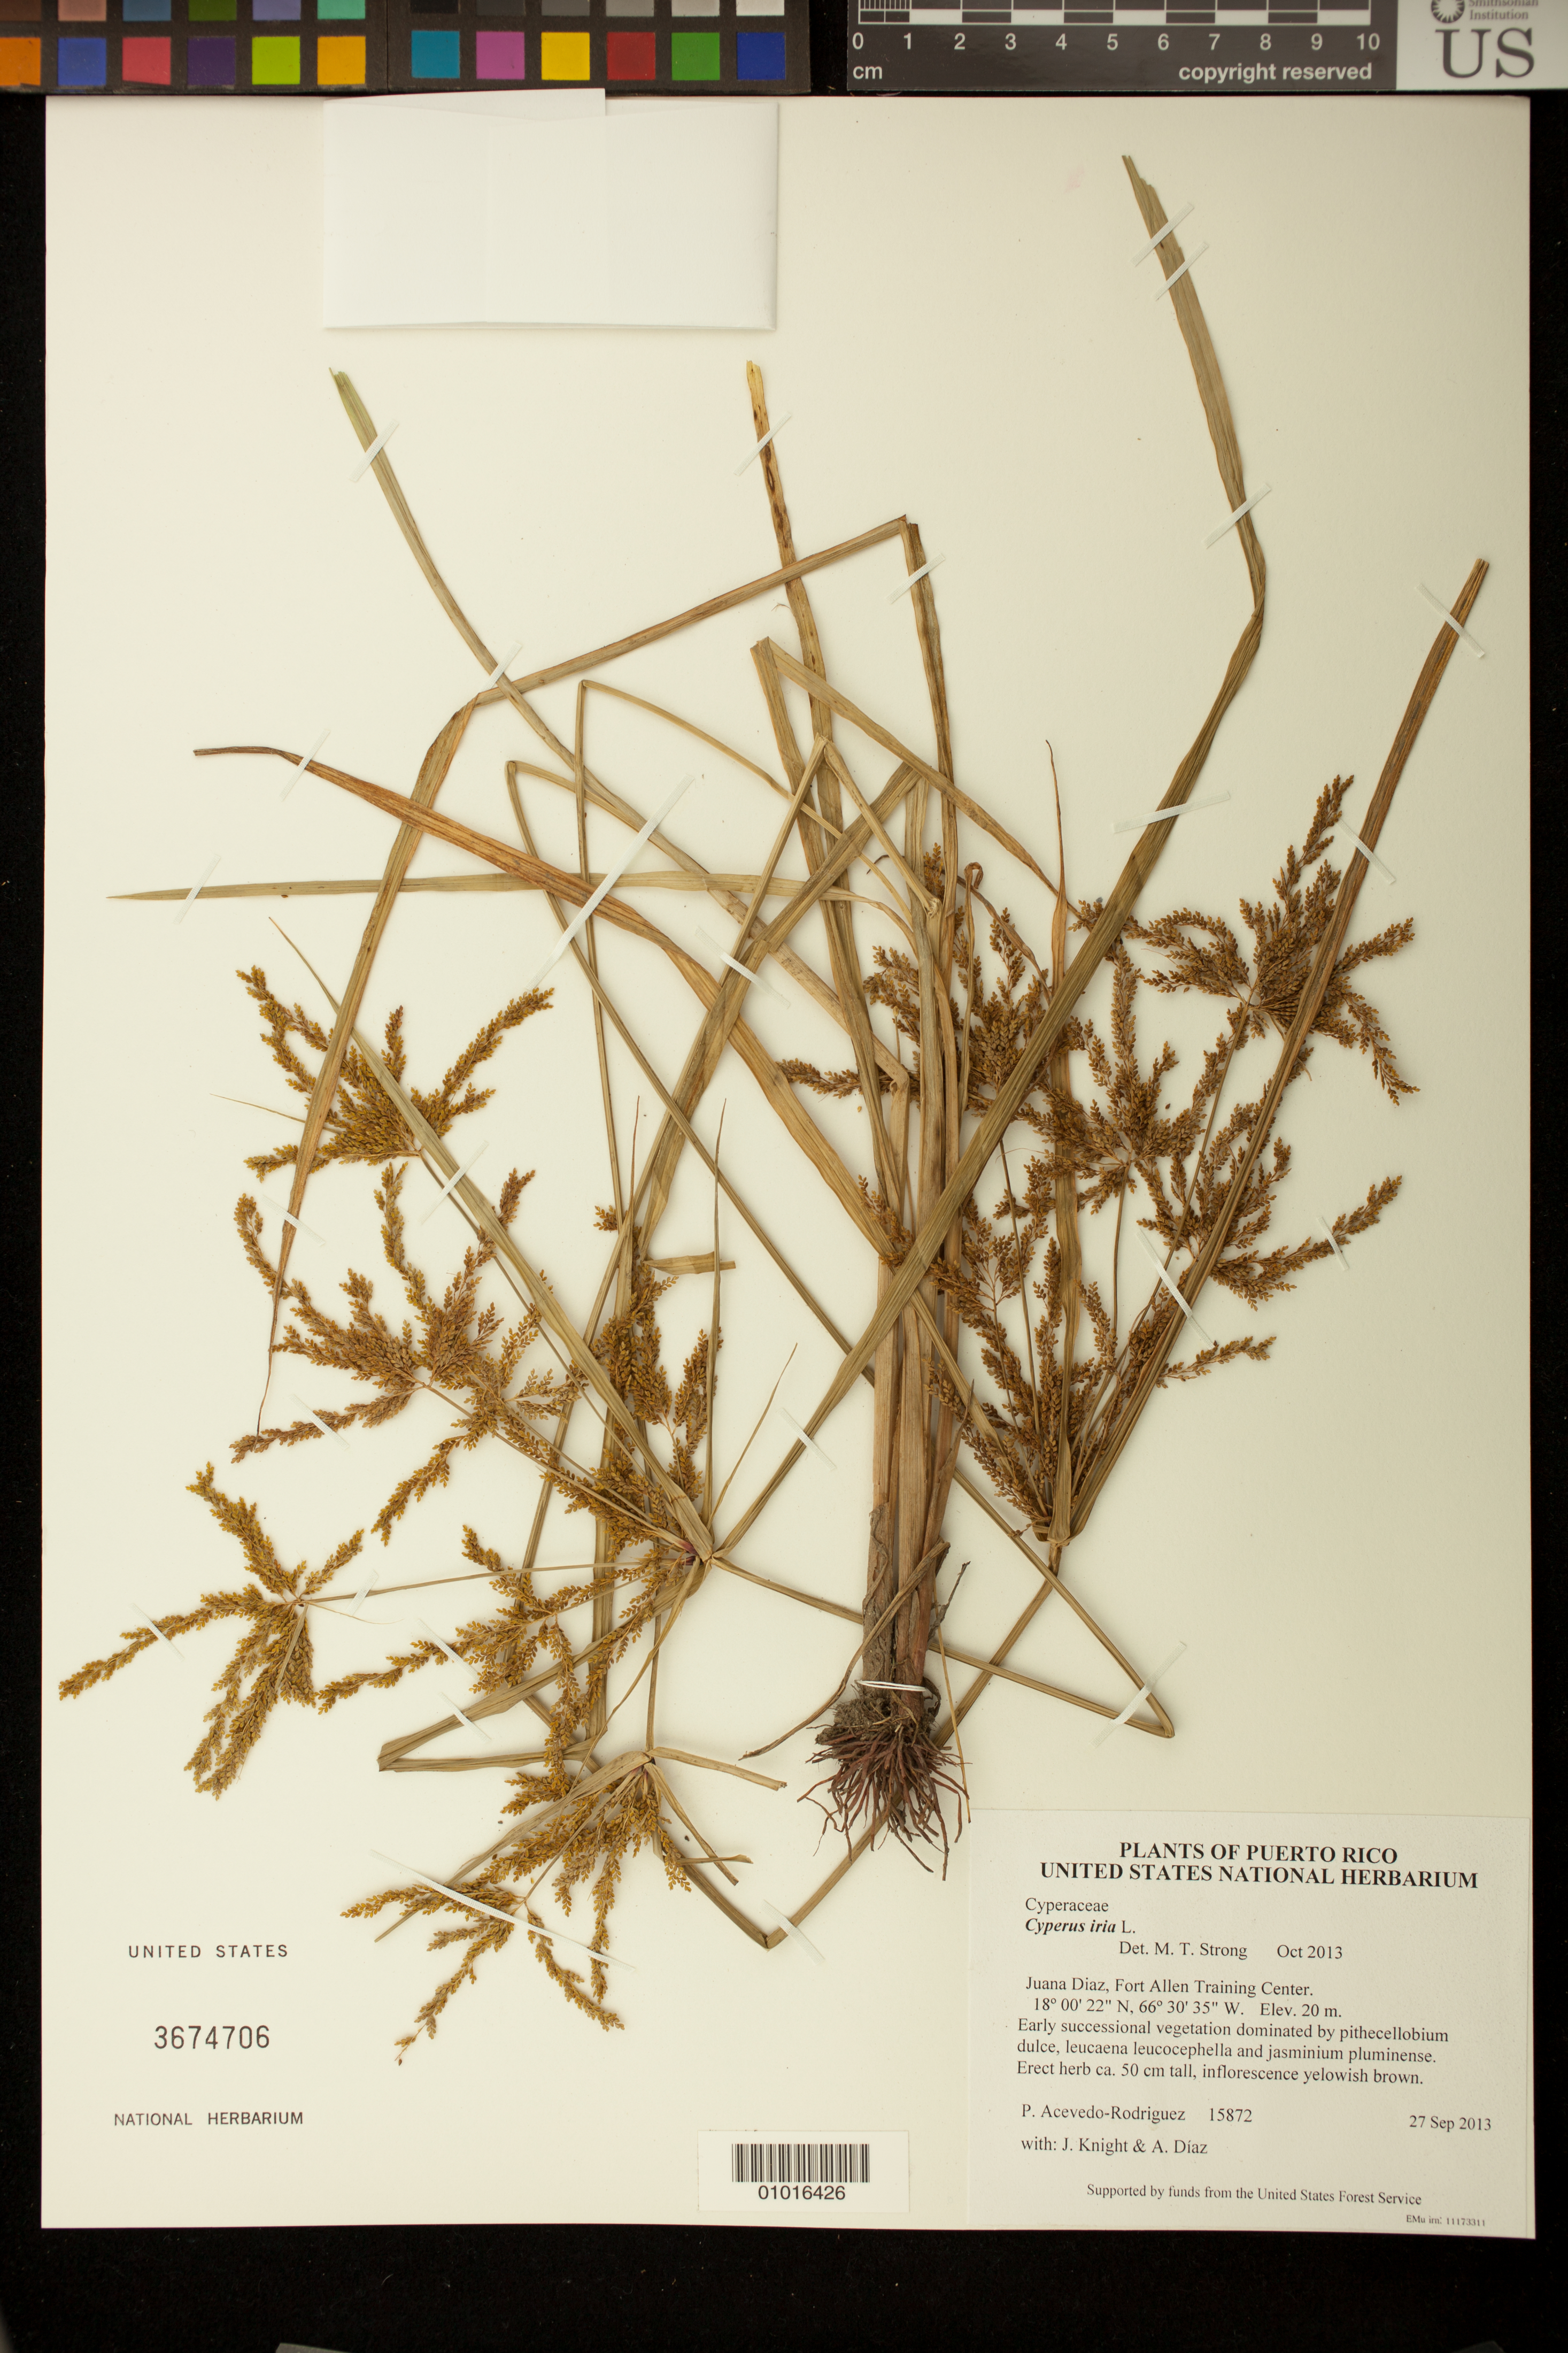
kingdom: Plantae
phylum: Tracheophyta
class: Liliopsida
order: Poales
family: Cyperaceae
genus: Cyperus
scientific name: Cyperus iria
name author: L.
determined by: Strong, M. T., (US), Smithsonian Institution - National Museum of Natural History (UNITED STATES)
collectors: P. Acevedo-Rodr., J. Knight & A. Díaz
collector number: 15872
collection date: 2013-09-27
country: Puerto Rico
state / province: Juana Diaz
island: Puerto Rico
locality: Fort Allen Training Center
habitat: Early successional vegetation dominated by pithecellobium dulce, leucaena leucocephella and jasminium pluminense.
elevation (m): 20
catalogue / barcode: US 3674706